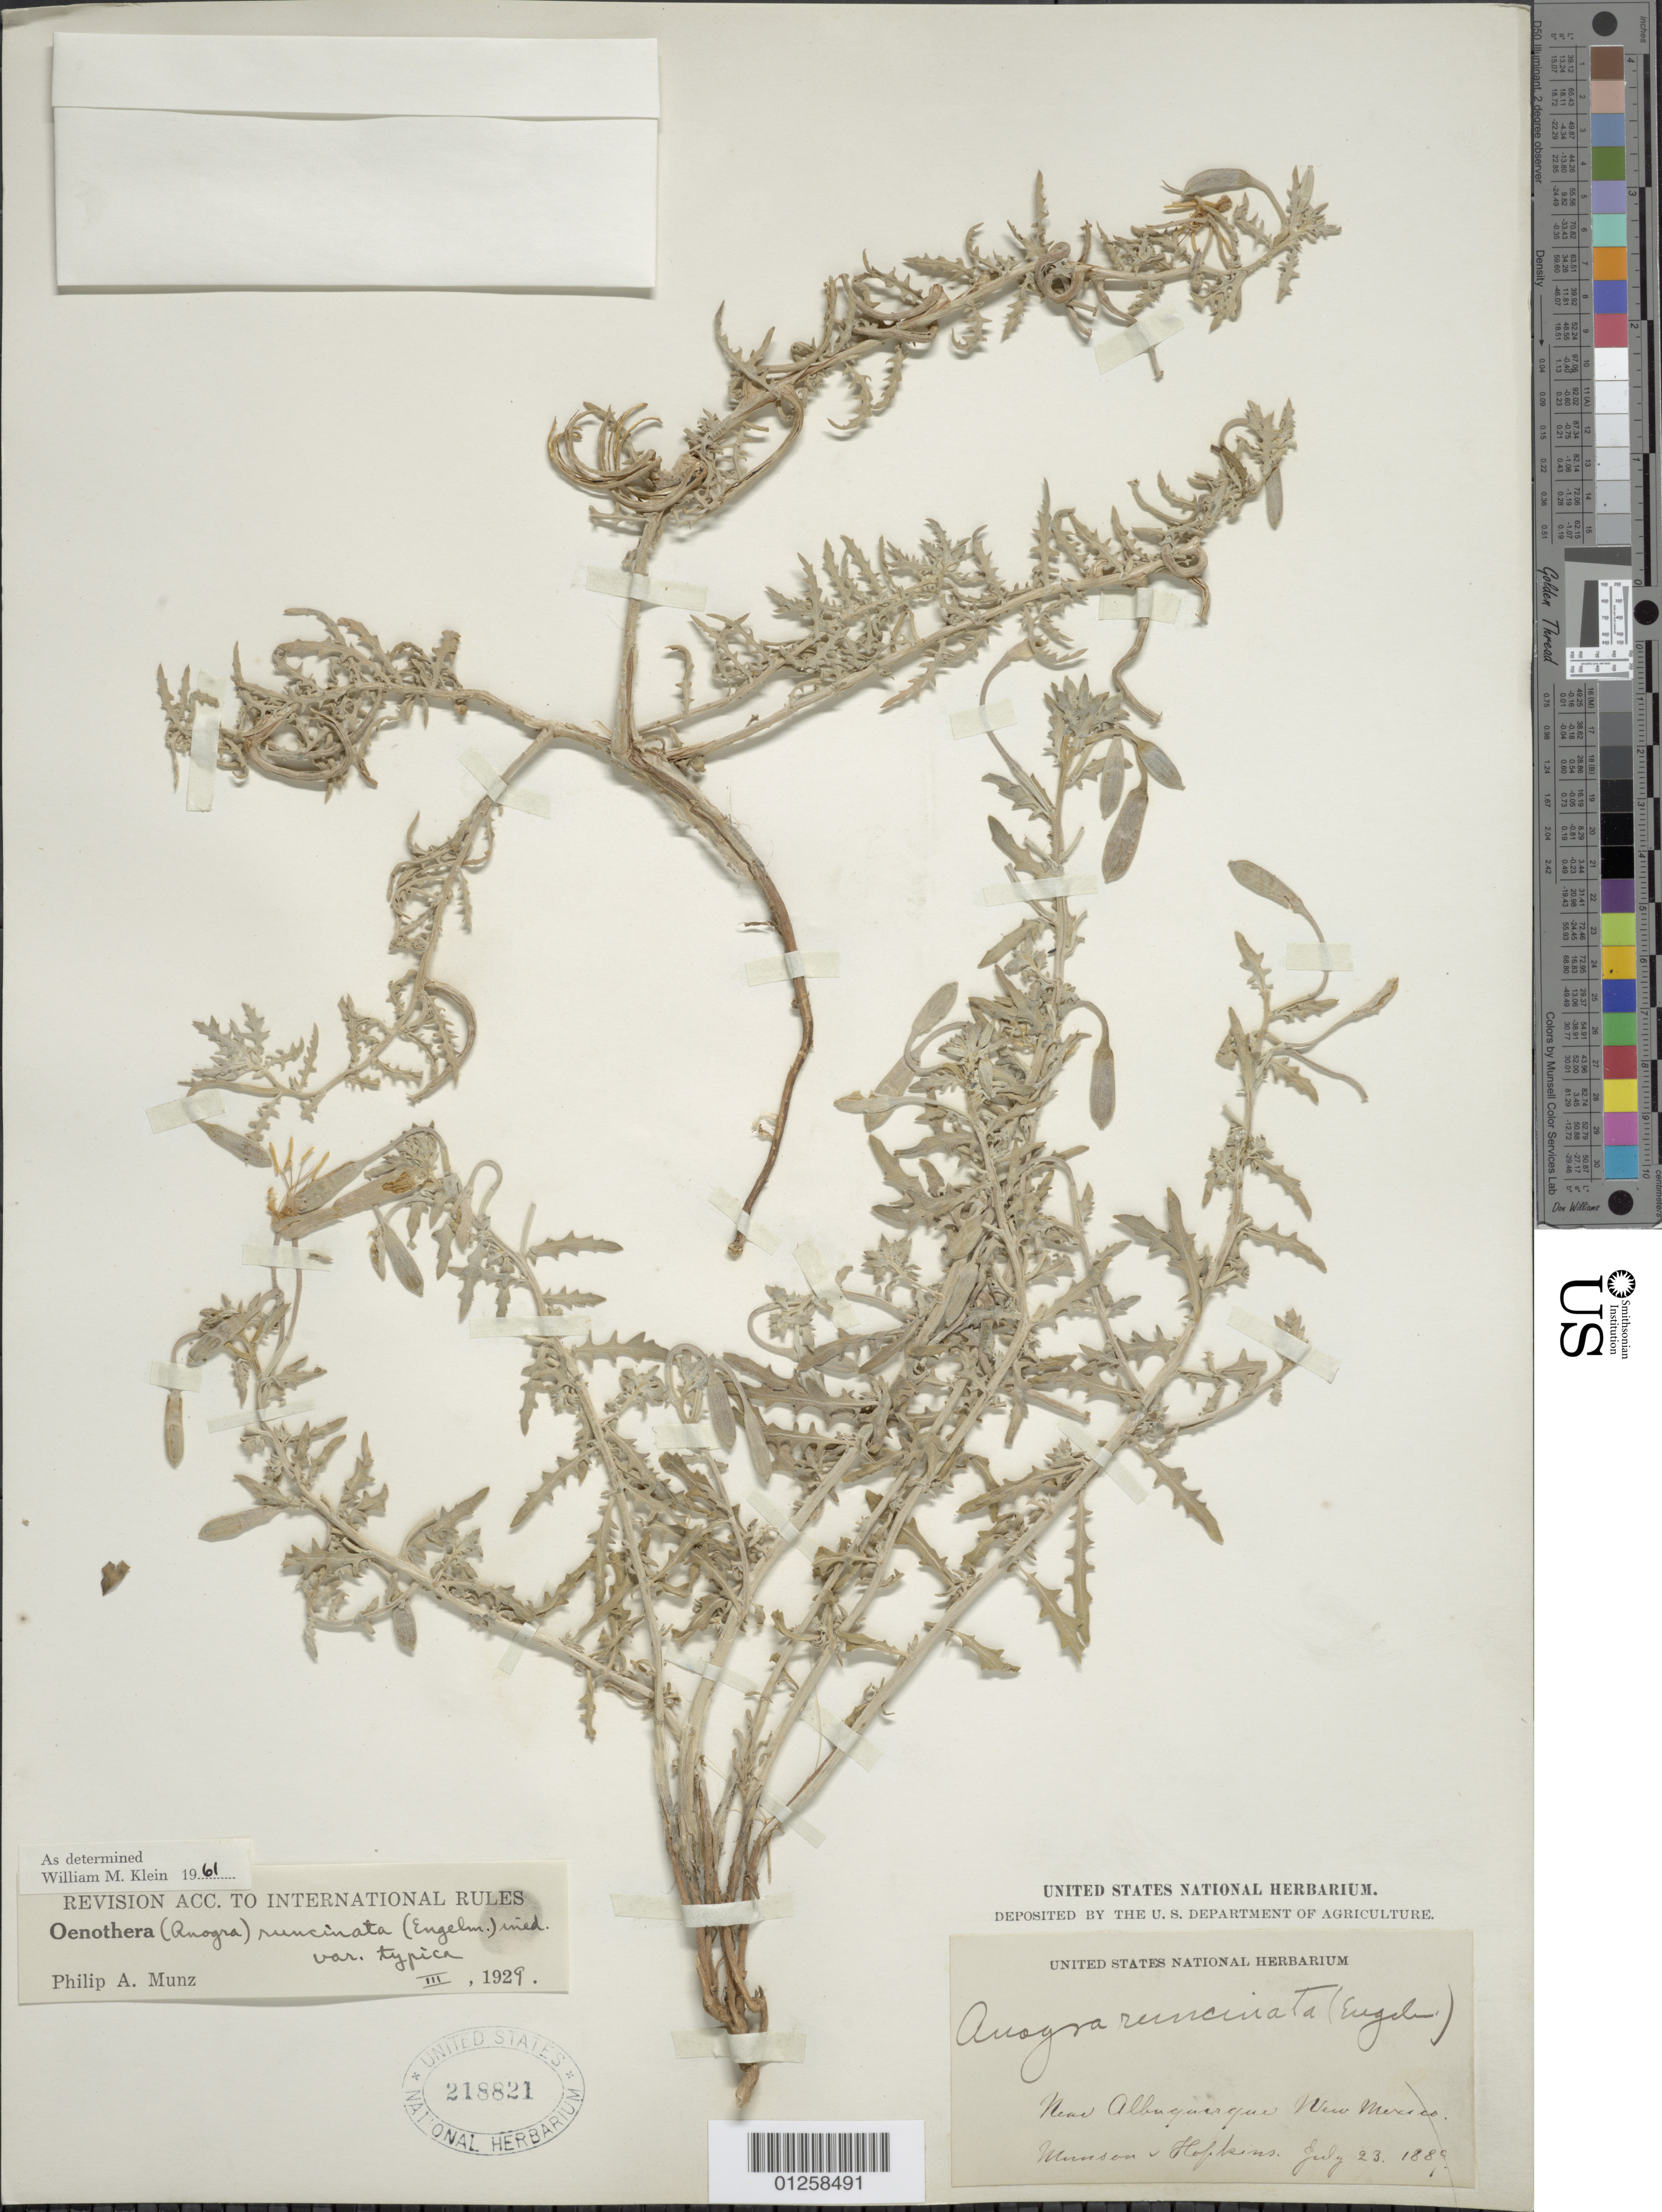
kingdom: Plantae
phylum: Tracheophyta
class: Magnoliopsida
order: Myrtales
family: Onagraceae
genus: Oenothera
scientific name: Oenothera pallida subsp. runcinata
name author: (Engelm.) Munz & W.M. Klein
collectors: T. V. Munson & -- Hopkins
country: United States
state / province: New Mexico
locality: Newar Albuquerque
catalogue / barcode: US 218821